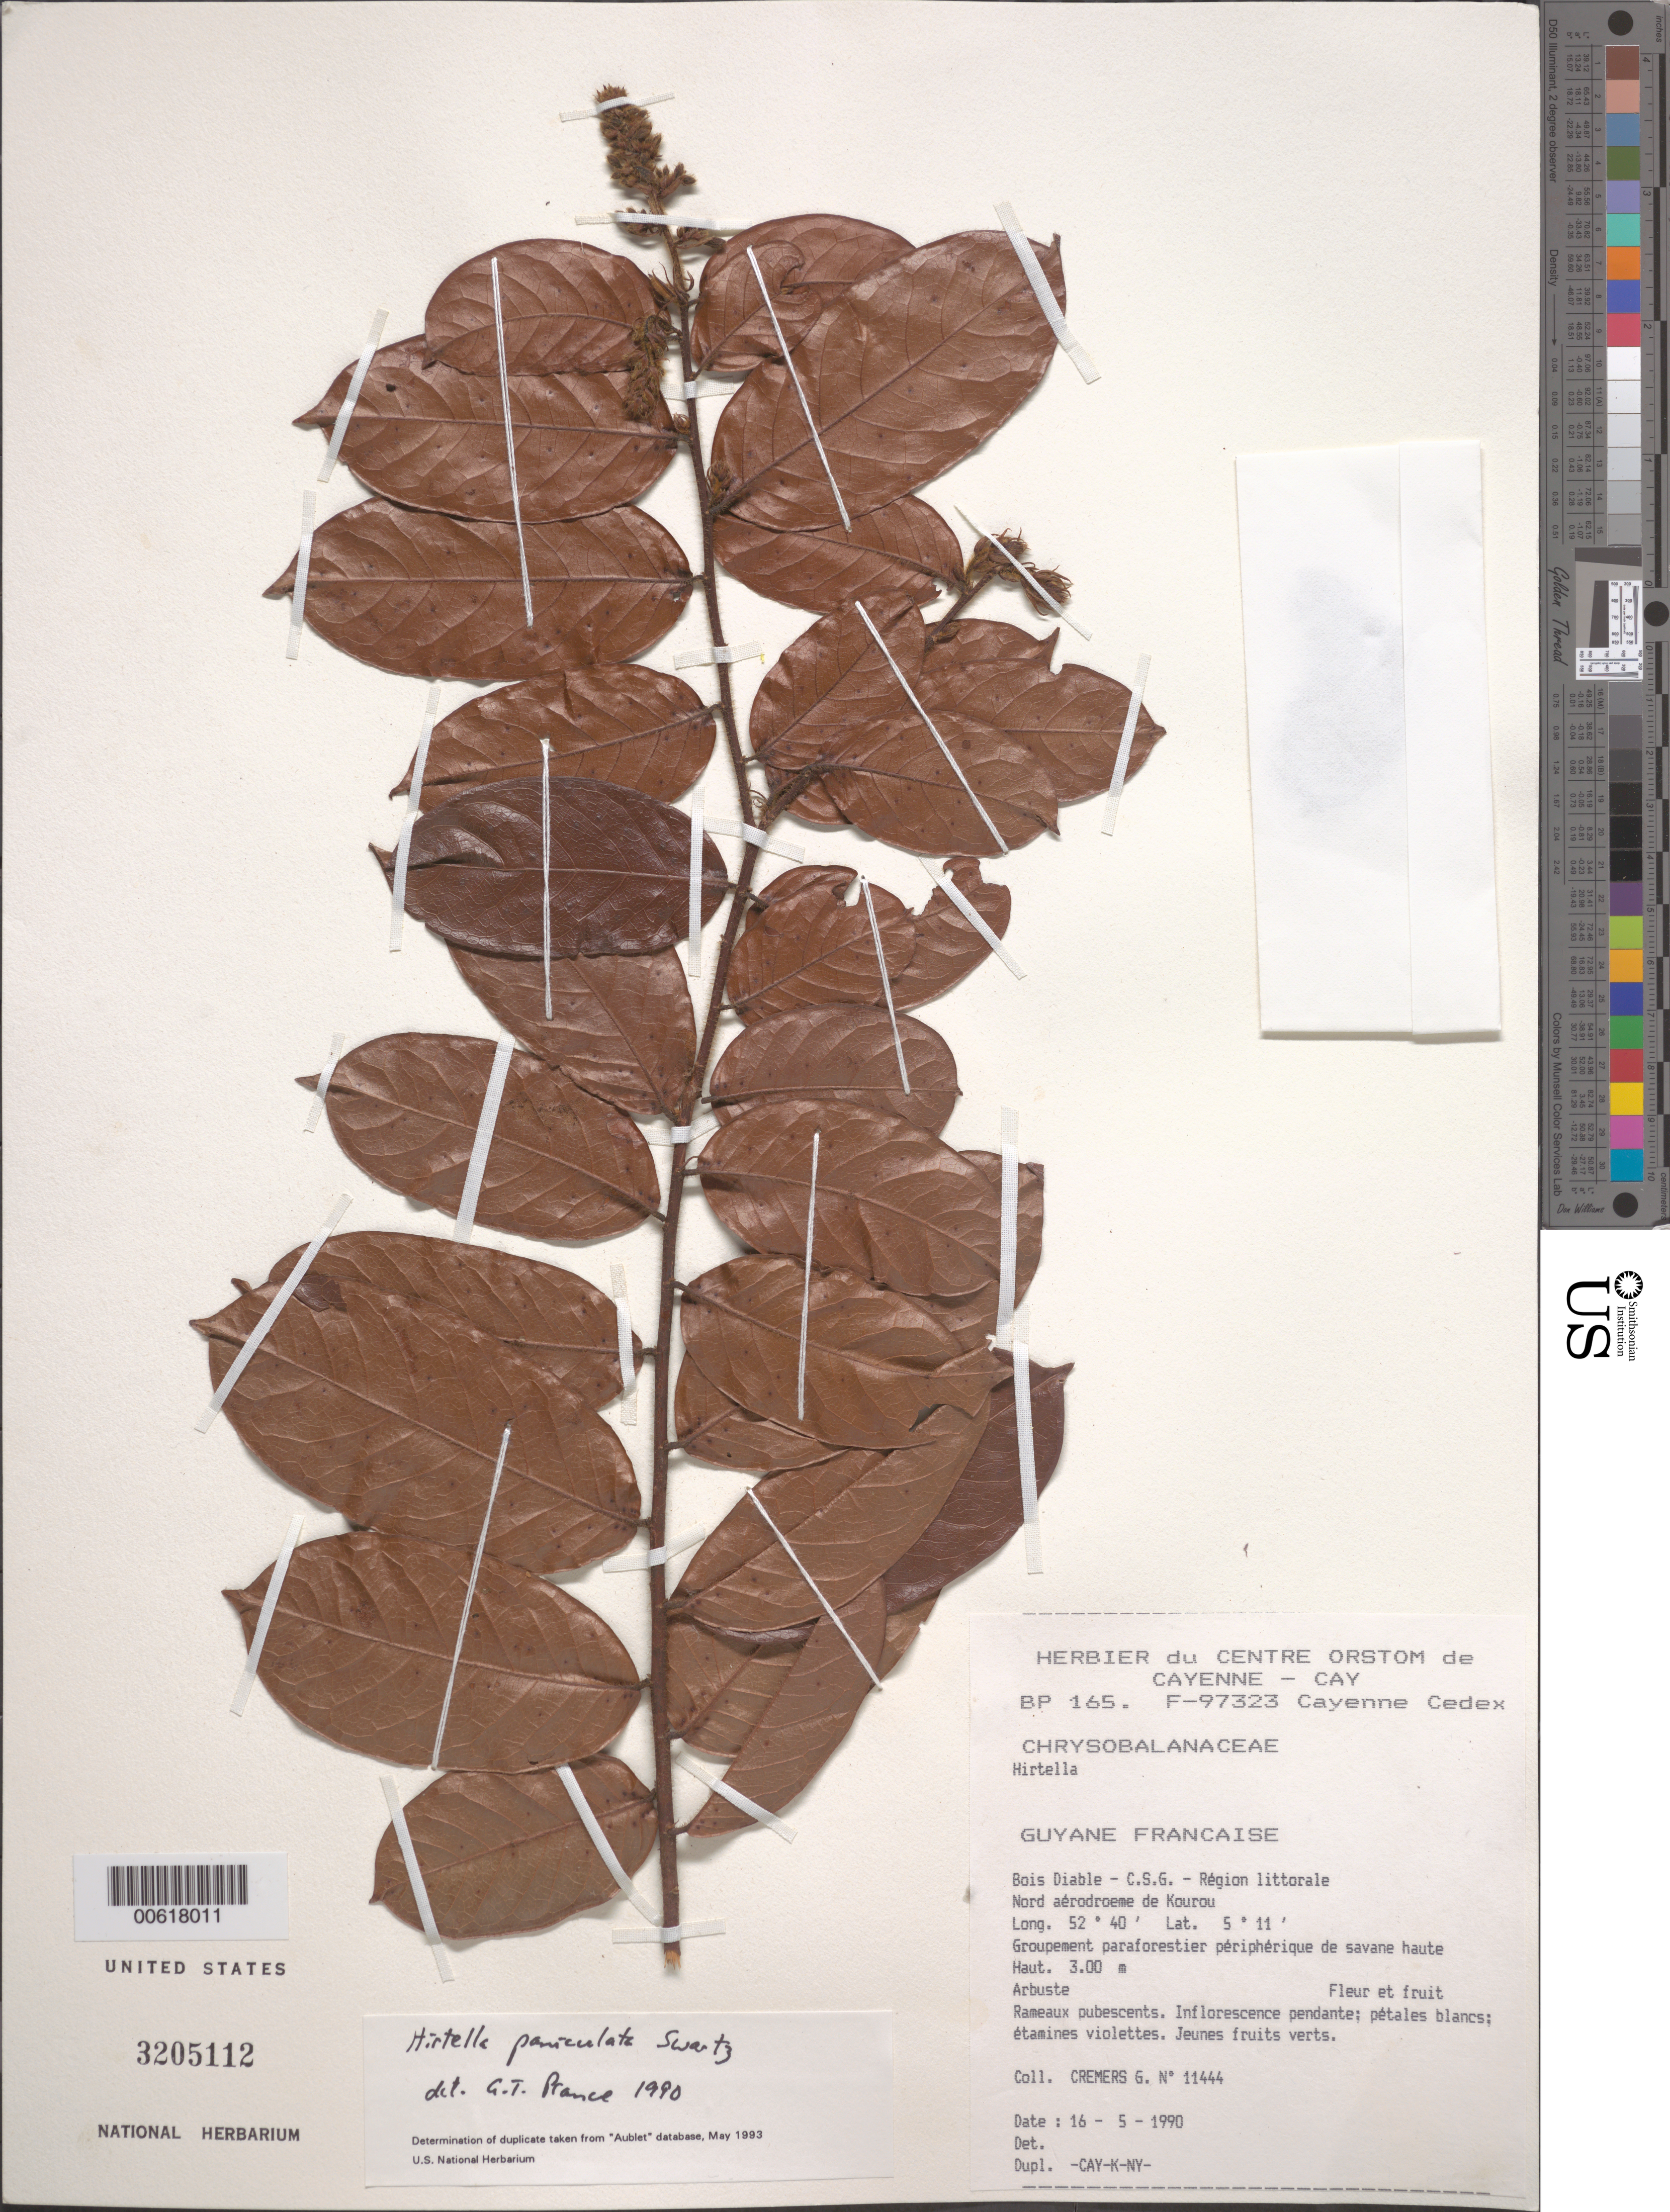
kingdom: Plantae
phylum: Tracheophyta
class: Magnoliopsida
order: Malpighiales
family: Chrysobalanaceae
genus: Hirtella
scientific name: Hirtella paniculata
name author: Sw.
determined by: Prance, G. T.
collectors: G. Cremers & M. Hoff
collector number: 11444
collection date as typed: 16-May-90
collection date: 1990-05-16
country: French Guiana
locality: Bois Diable, C.S.G., nord aerodroeme de Kourou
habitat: Région littorale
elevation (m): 5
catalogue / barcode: US 3205112